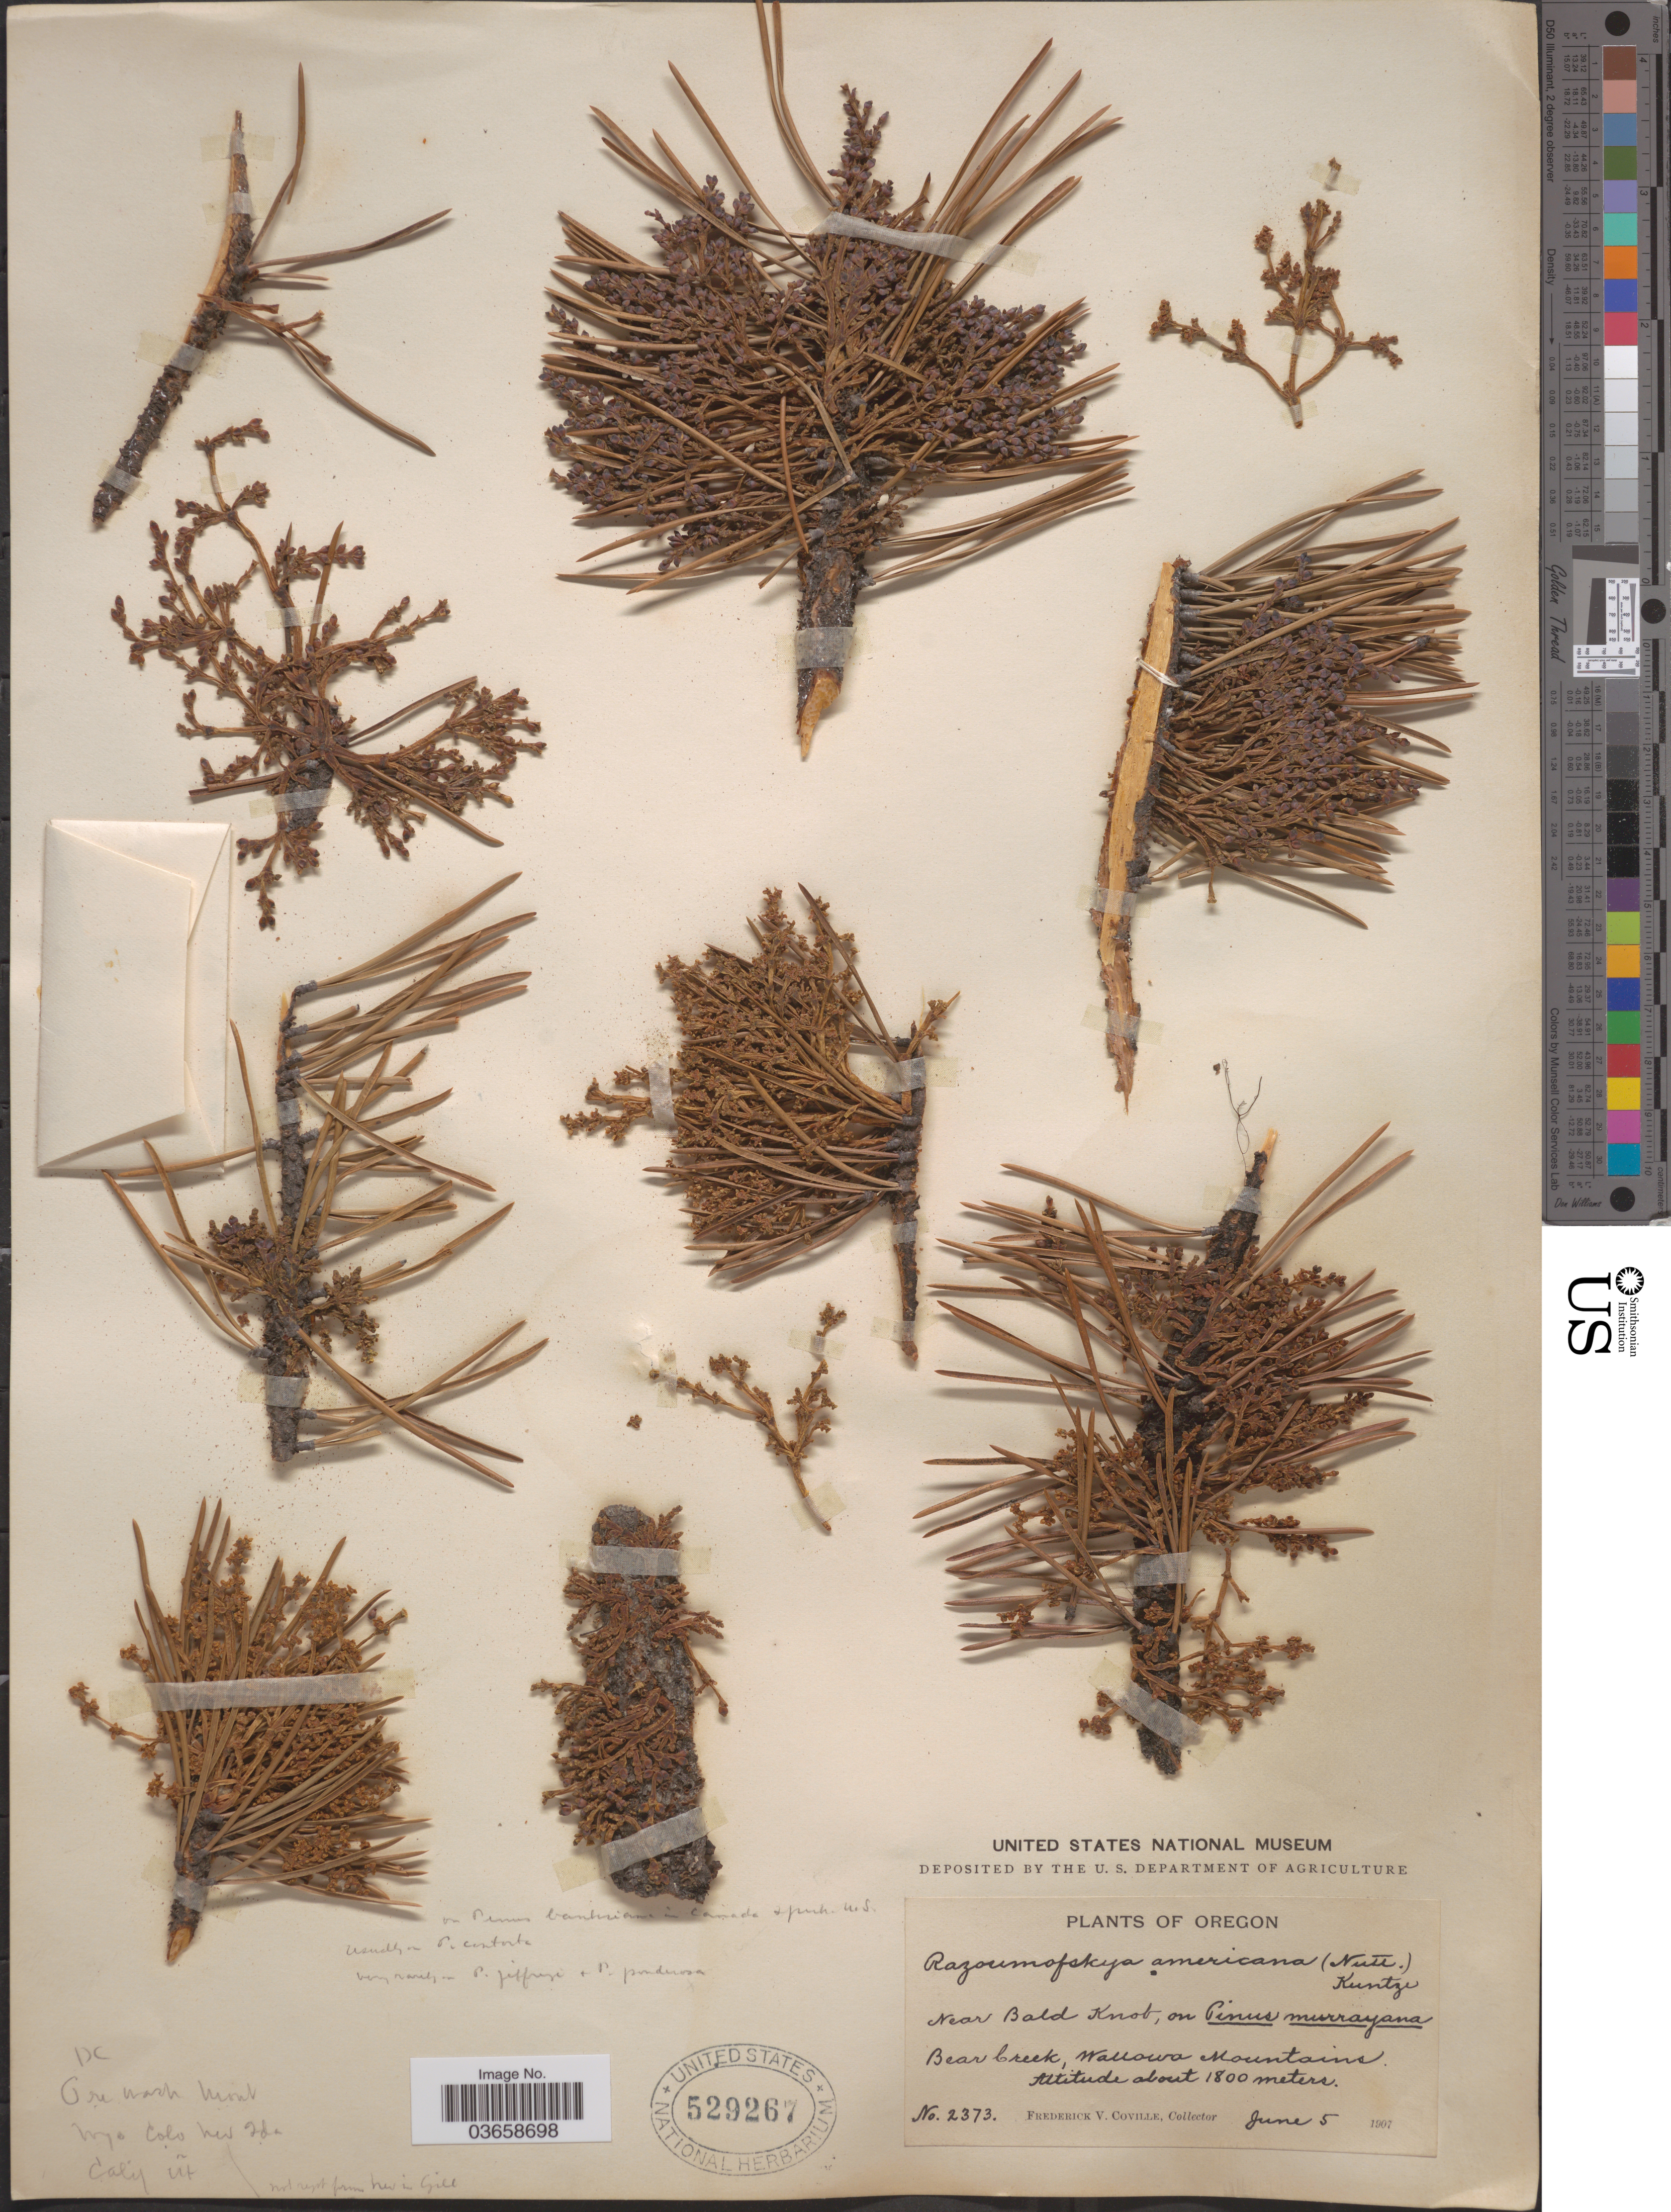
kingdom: Plantae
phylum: Tracheophyta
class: Magnoliopsida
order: Santalales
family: Viscaceae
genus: Arceuthobium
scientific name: Arceuthobium americanum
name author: Nutt. ex A. Gray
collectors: F. V. Coville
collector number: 2373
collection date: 1907-06-05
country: United States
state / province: Oregon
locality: Near Bald Knob, Bear Creek, Wallowa Mountains.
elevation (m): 1800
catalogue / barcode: US 529267